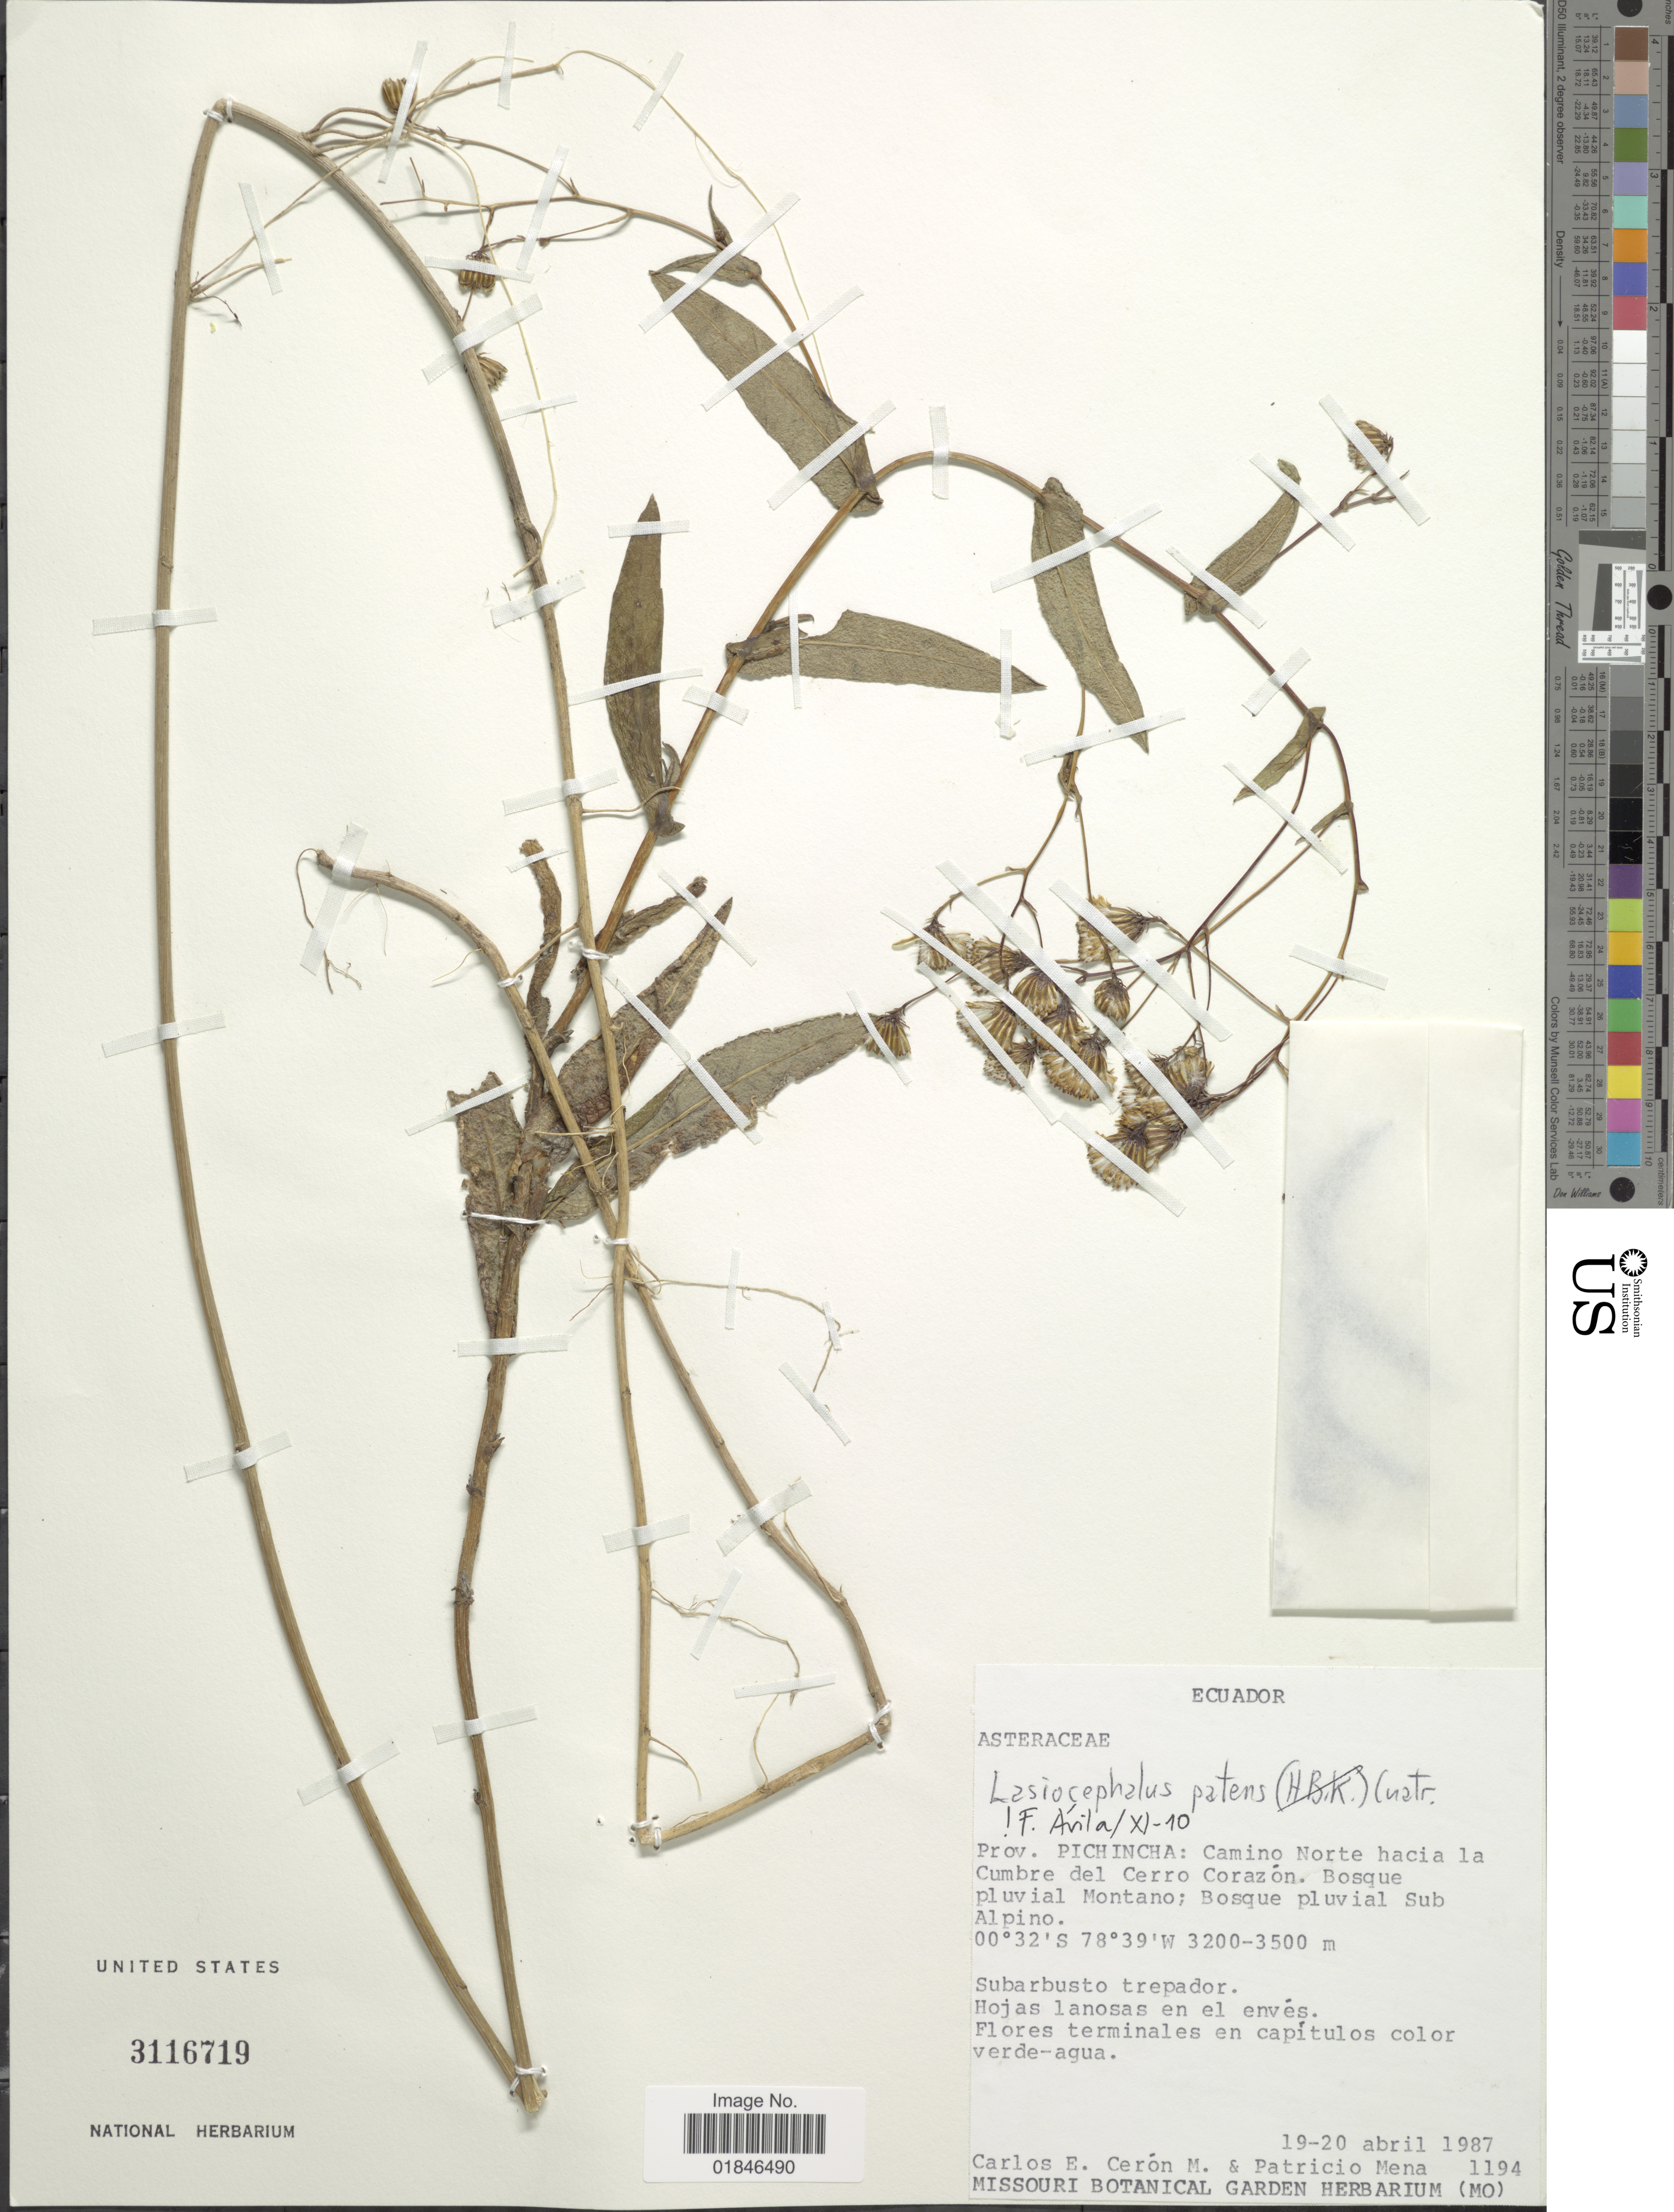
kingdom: Plantae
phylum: Tracheophyta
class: Magnoliopsida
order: Asterales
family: Asteraceae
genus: Senecio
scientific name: Senecio patens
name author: (Kunth) DC.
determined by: Salomon, Luciana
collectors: C. E. Cerón M. & P. Mena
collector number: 1194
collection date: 1987-04-19/1987-04-20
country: Ecuador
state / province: Pichincha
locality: Prov. Pichincha:Camino Norte hacia la Cumbre del Cerro Corazon.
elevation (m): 3200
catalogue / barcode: US 3116719